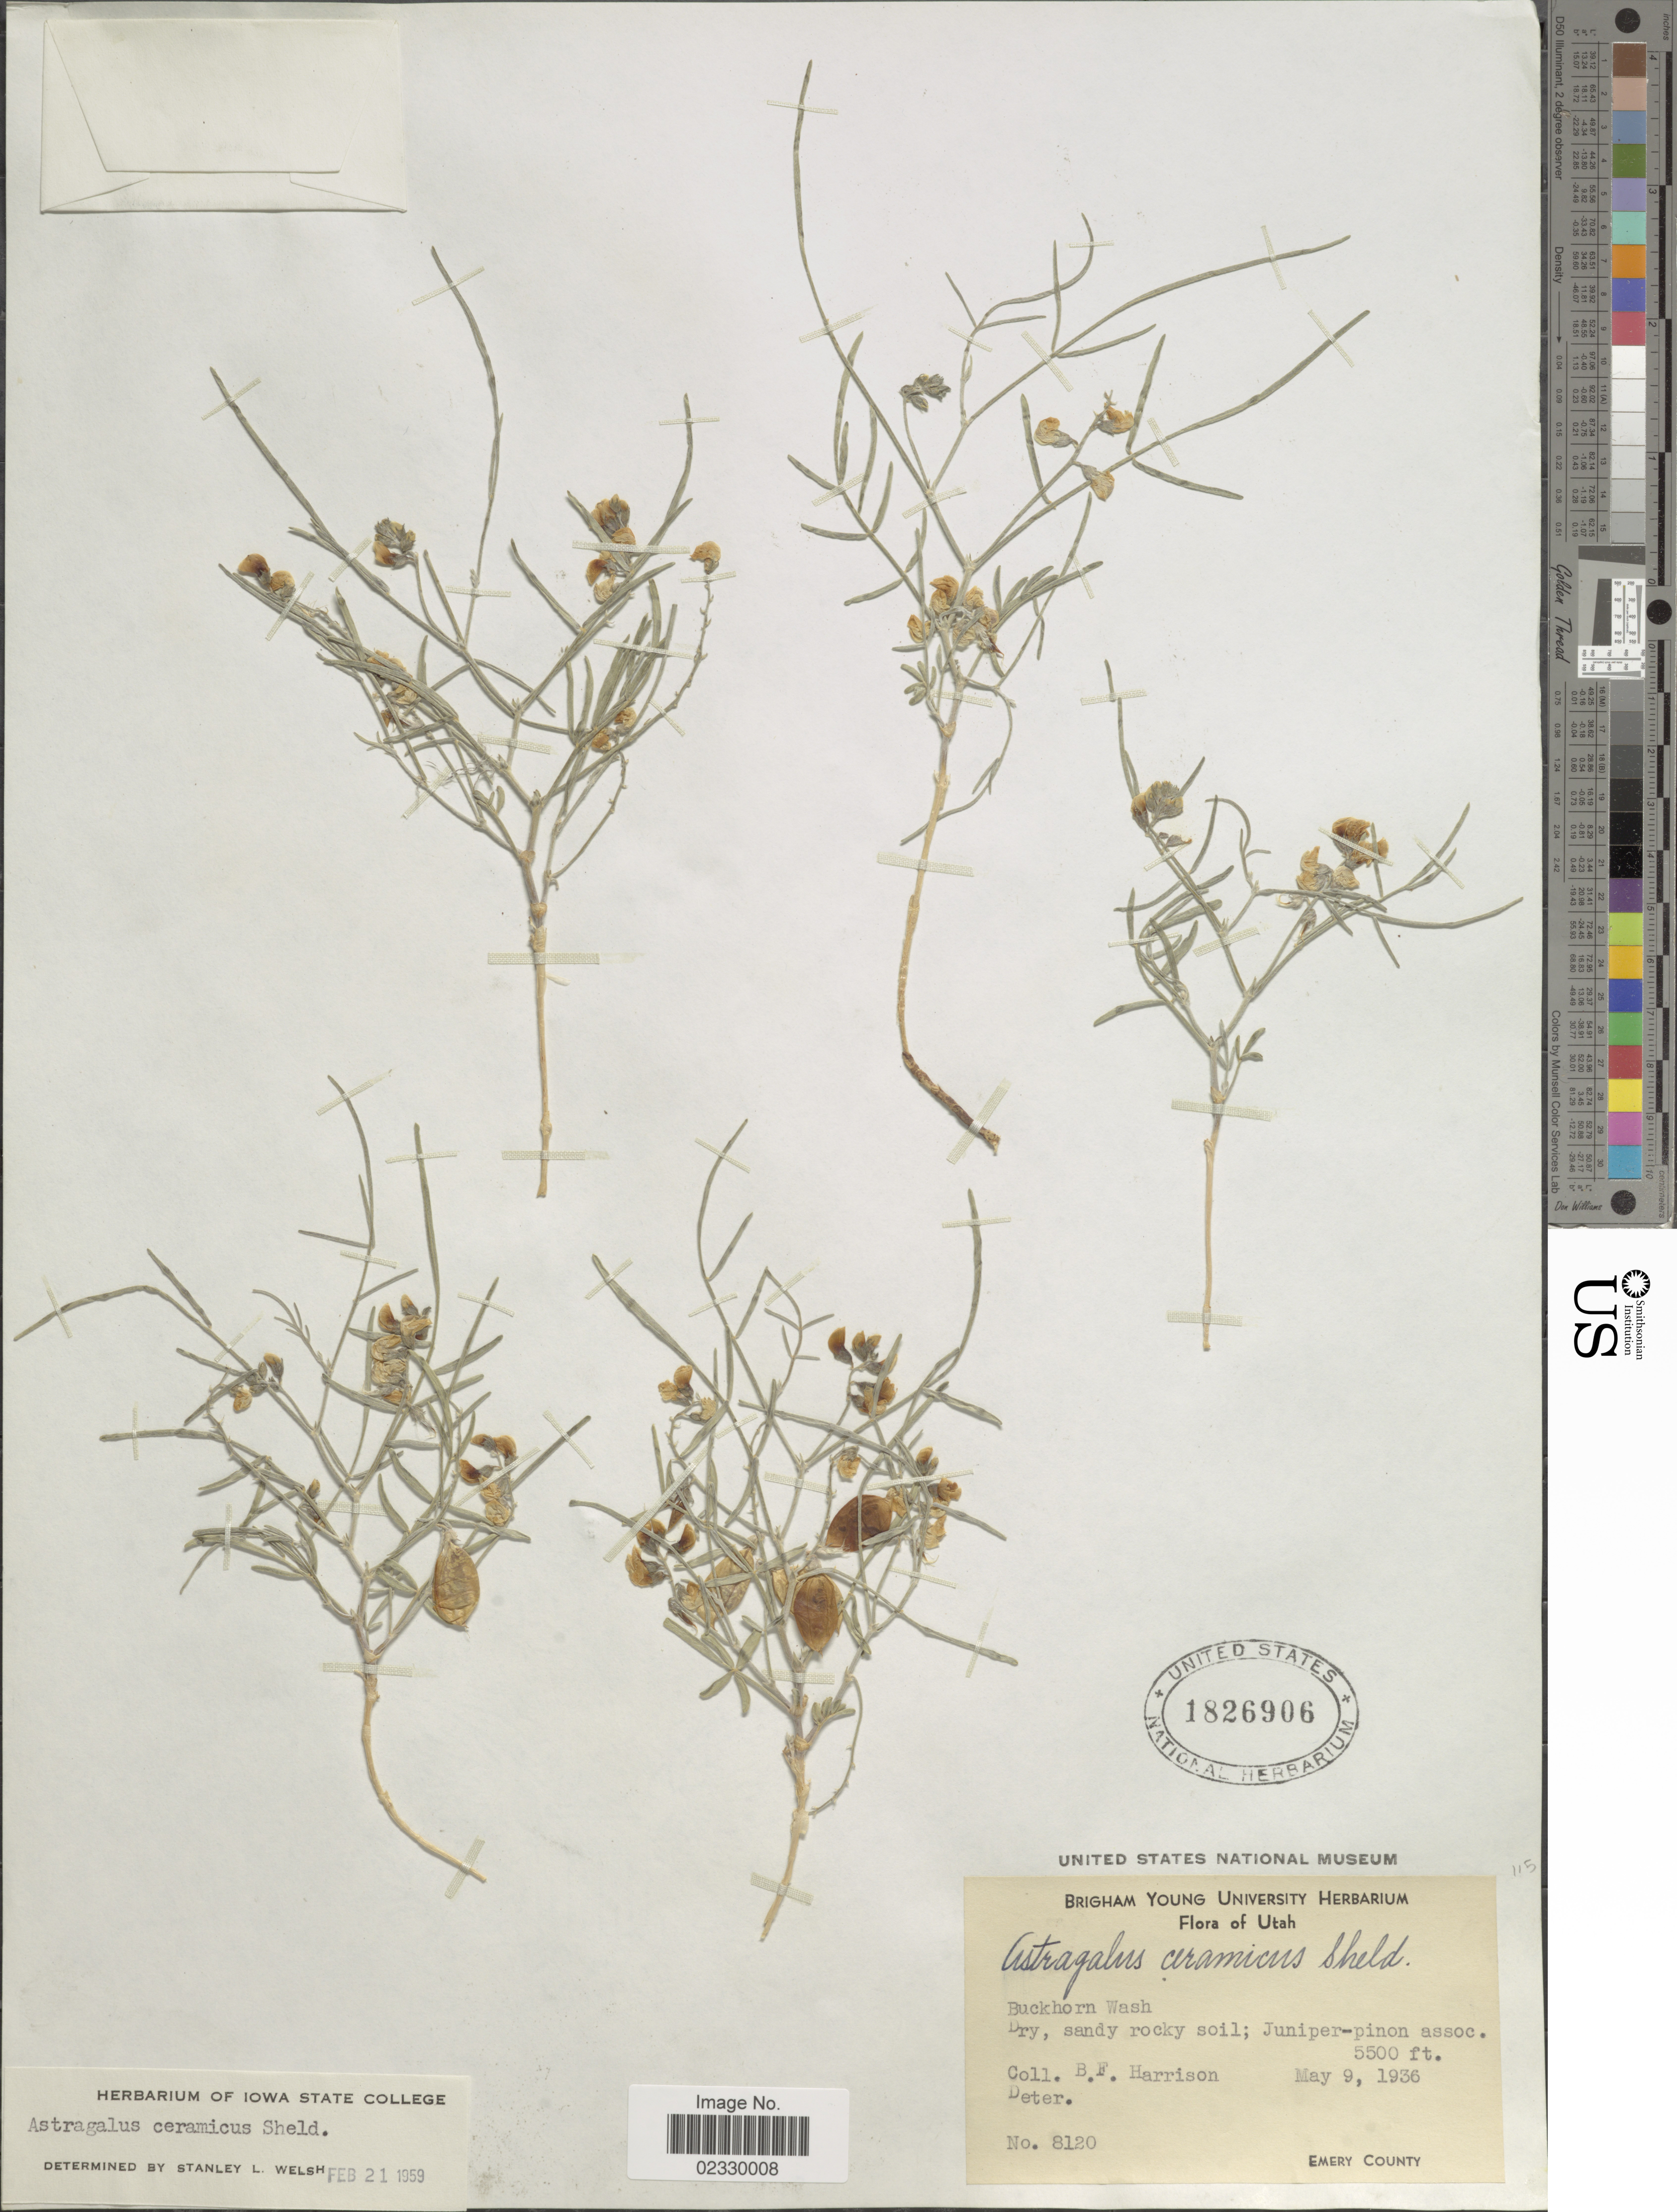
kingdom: Plantae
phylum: Tracheophyta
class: Magnoliopsida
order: Fabales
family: Fabaceae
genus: Astragalus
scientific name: Astragalus ceramicus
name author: E. Sheld.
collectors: B. F. Harrison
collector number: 8120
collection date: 1936-05-09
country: United States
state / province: Utah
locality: Buckhorn Wash. Emery County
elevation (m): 1676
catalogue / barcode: US 1826906